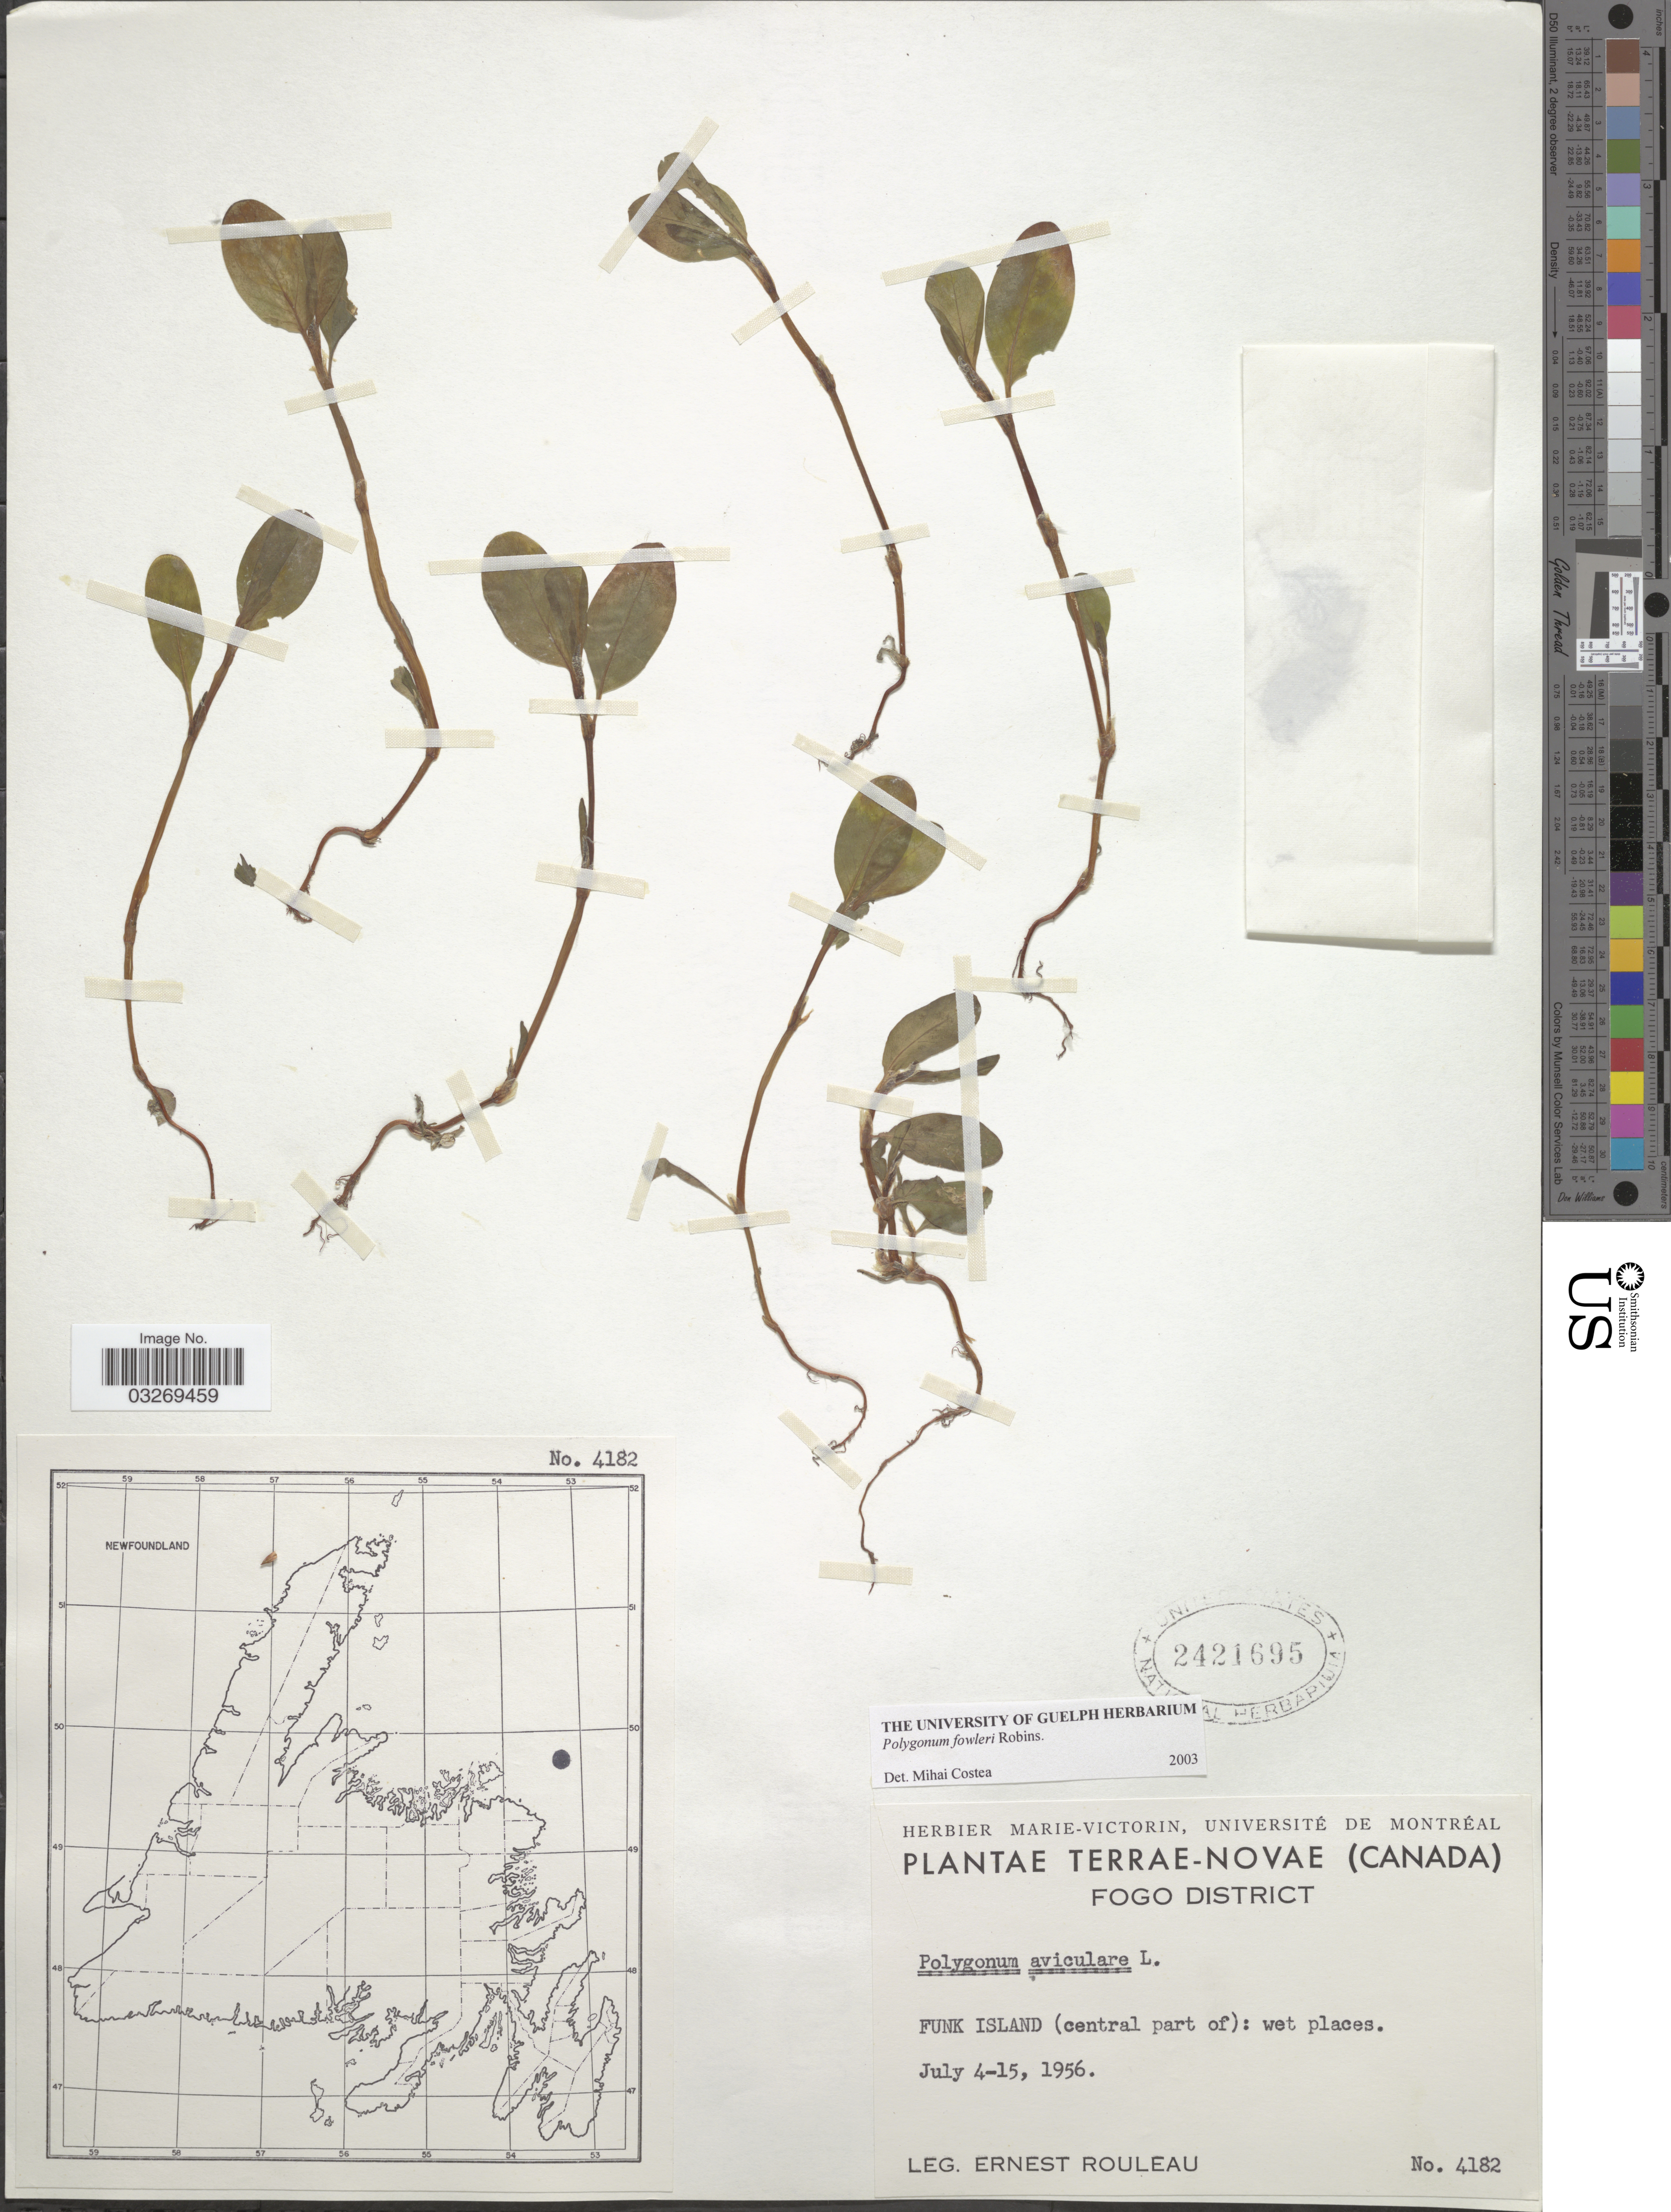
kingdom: Plantae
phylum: Tracheophyta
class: Magnoliopsida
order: Caryophyllales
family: Polygonaceae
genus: Polygonum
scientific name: Polygonum fowleri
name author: B.L. Rob.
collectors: J. Rouleau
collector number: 4182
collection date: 1956-07-04/1956-07-15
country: Canada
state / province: Newfoundland and Labrador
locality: Terrae-Novae, Fogo District, Funk Island (central part of): wet places.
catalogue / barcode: US 2421695